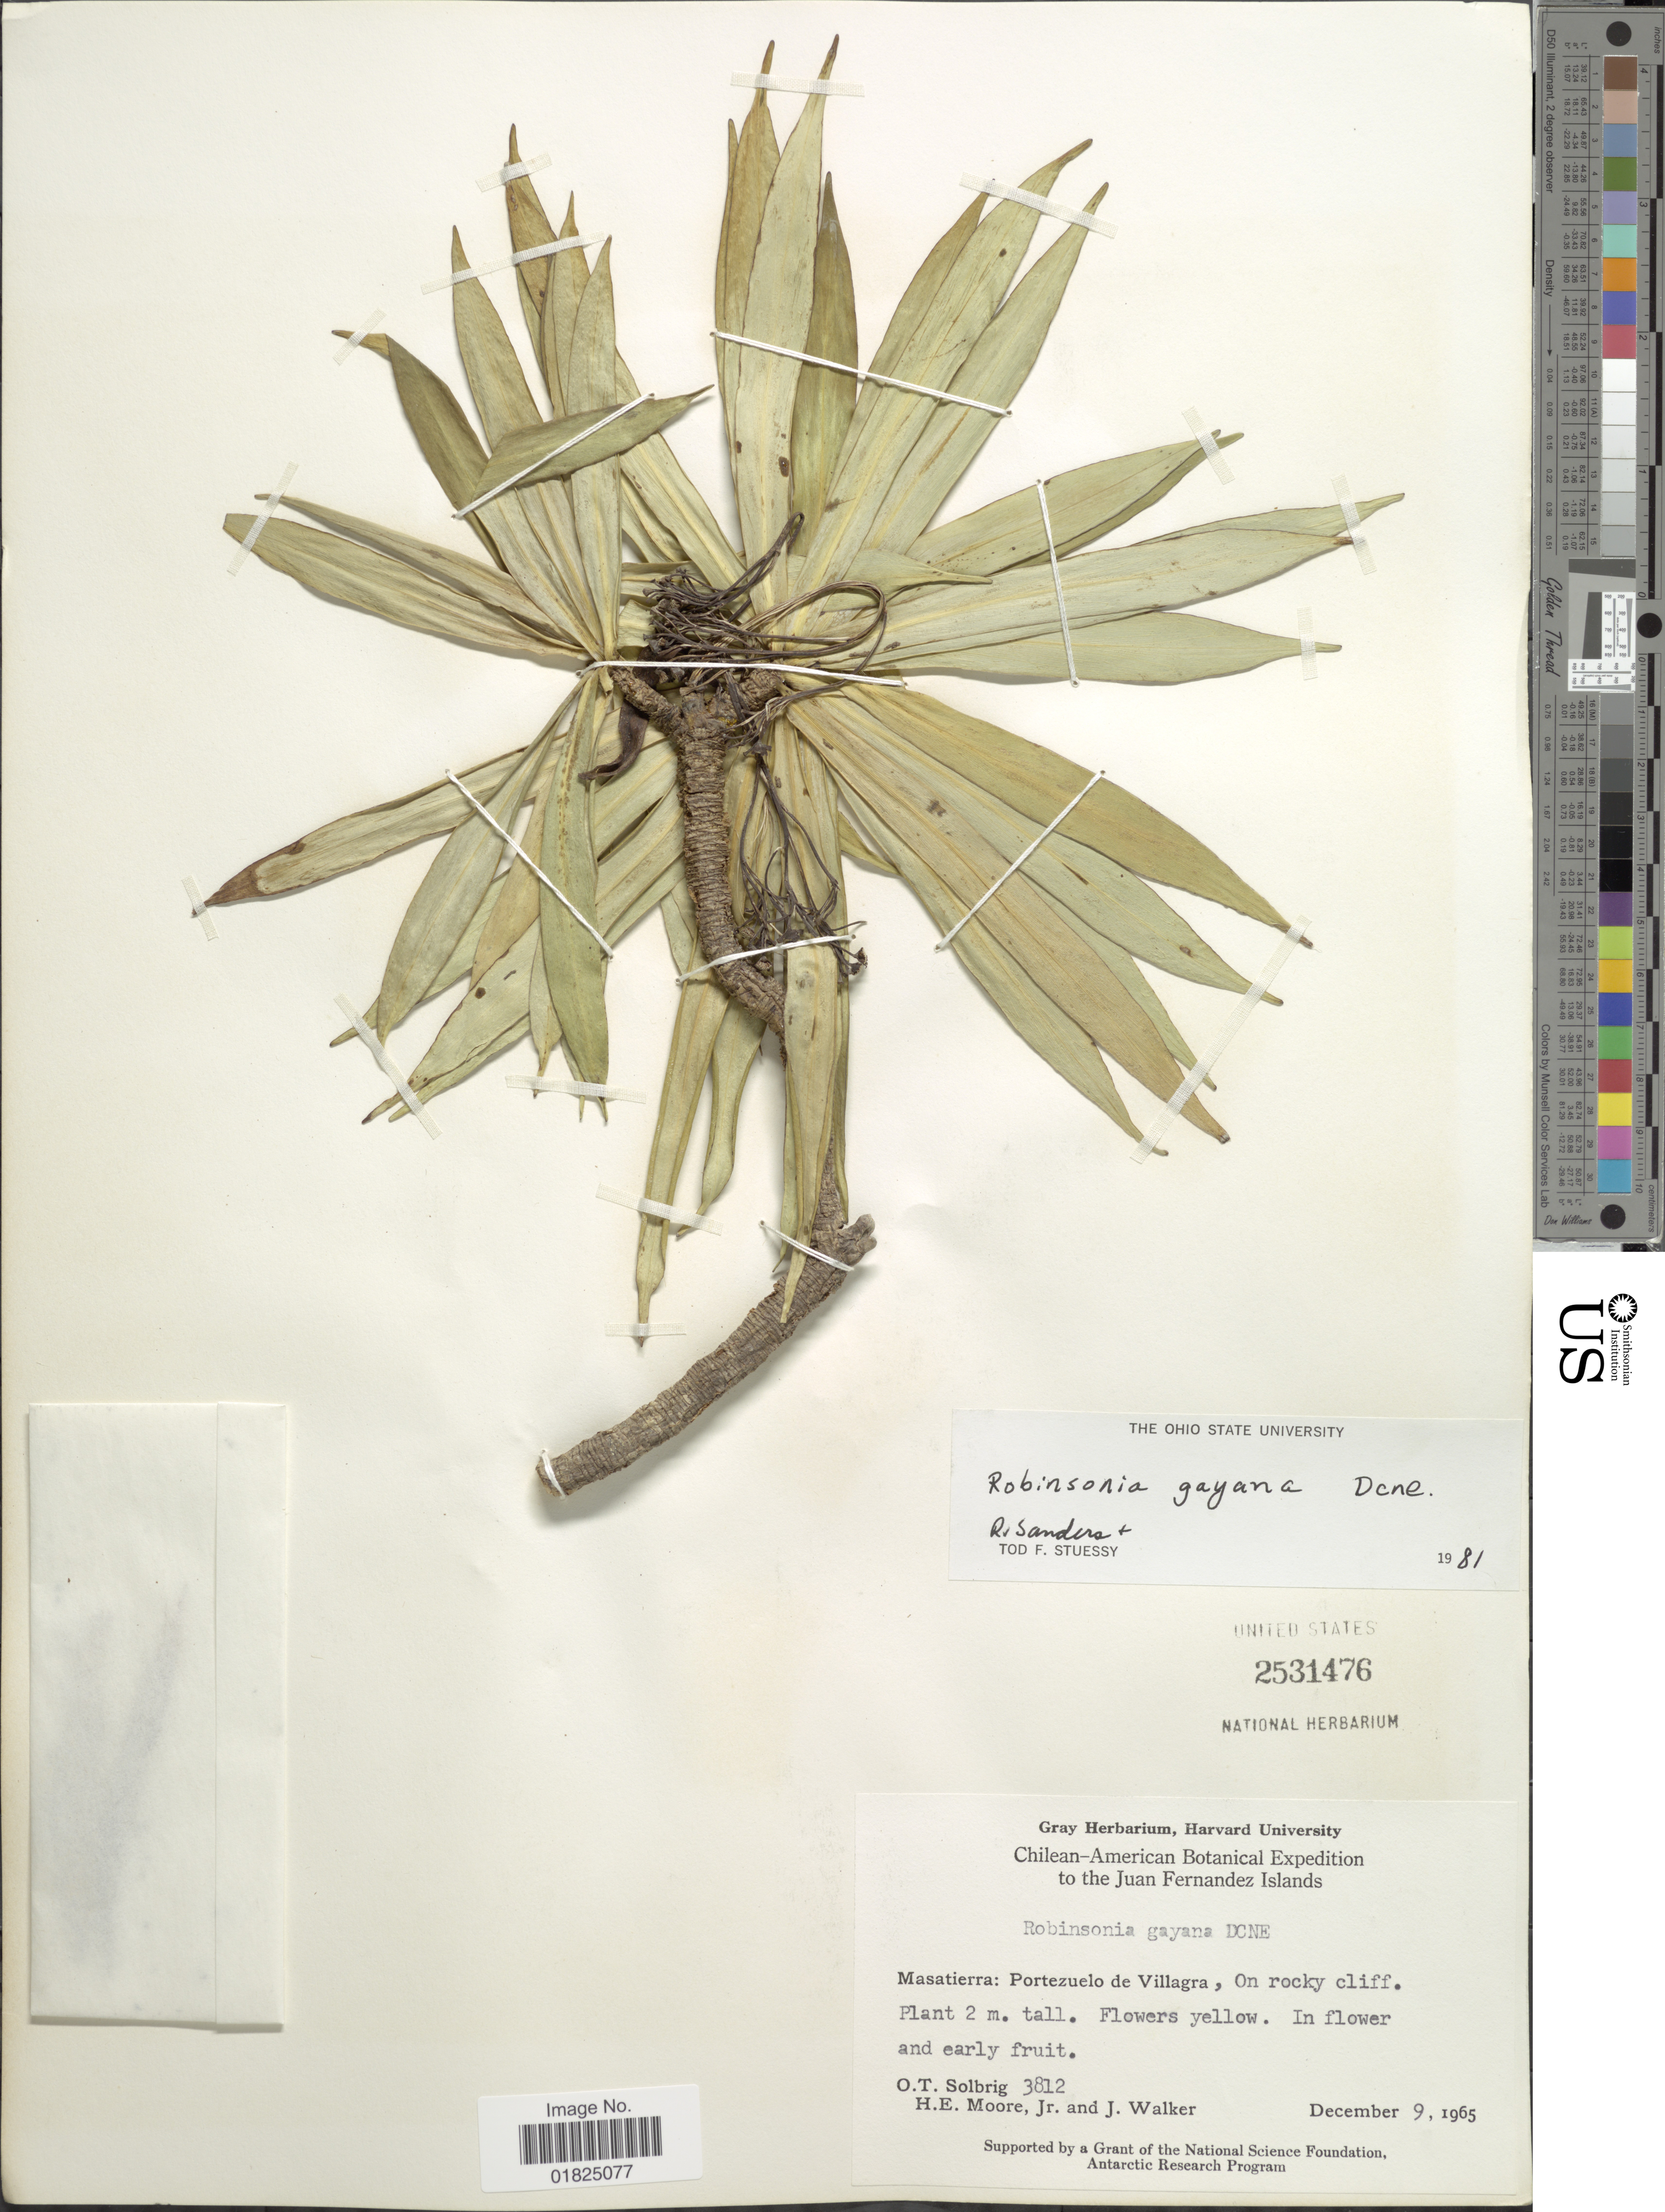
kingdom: Plantae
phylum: Tracheophyta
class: Magnoliopsida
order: Asterales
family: Asteraceae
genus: Robinsonia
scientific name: Robinsonia gayana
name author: Decne.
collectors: O. T. Solbrig, H. Moore & J. Walker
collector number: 3812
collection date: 1965-12-09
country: Chile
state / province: Valparaíso (V)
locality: The Juan Fernandez Island, Masatierra: Portezuleo de Villagra, On rocky cliff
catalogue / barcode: US 2531476